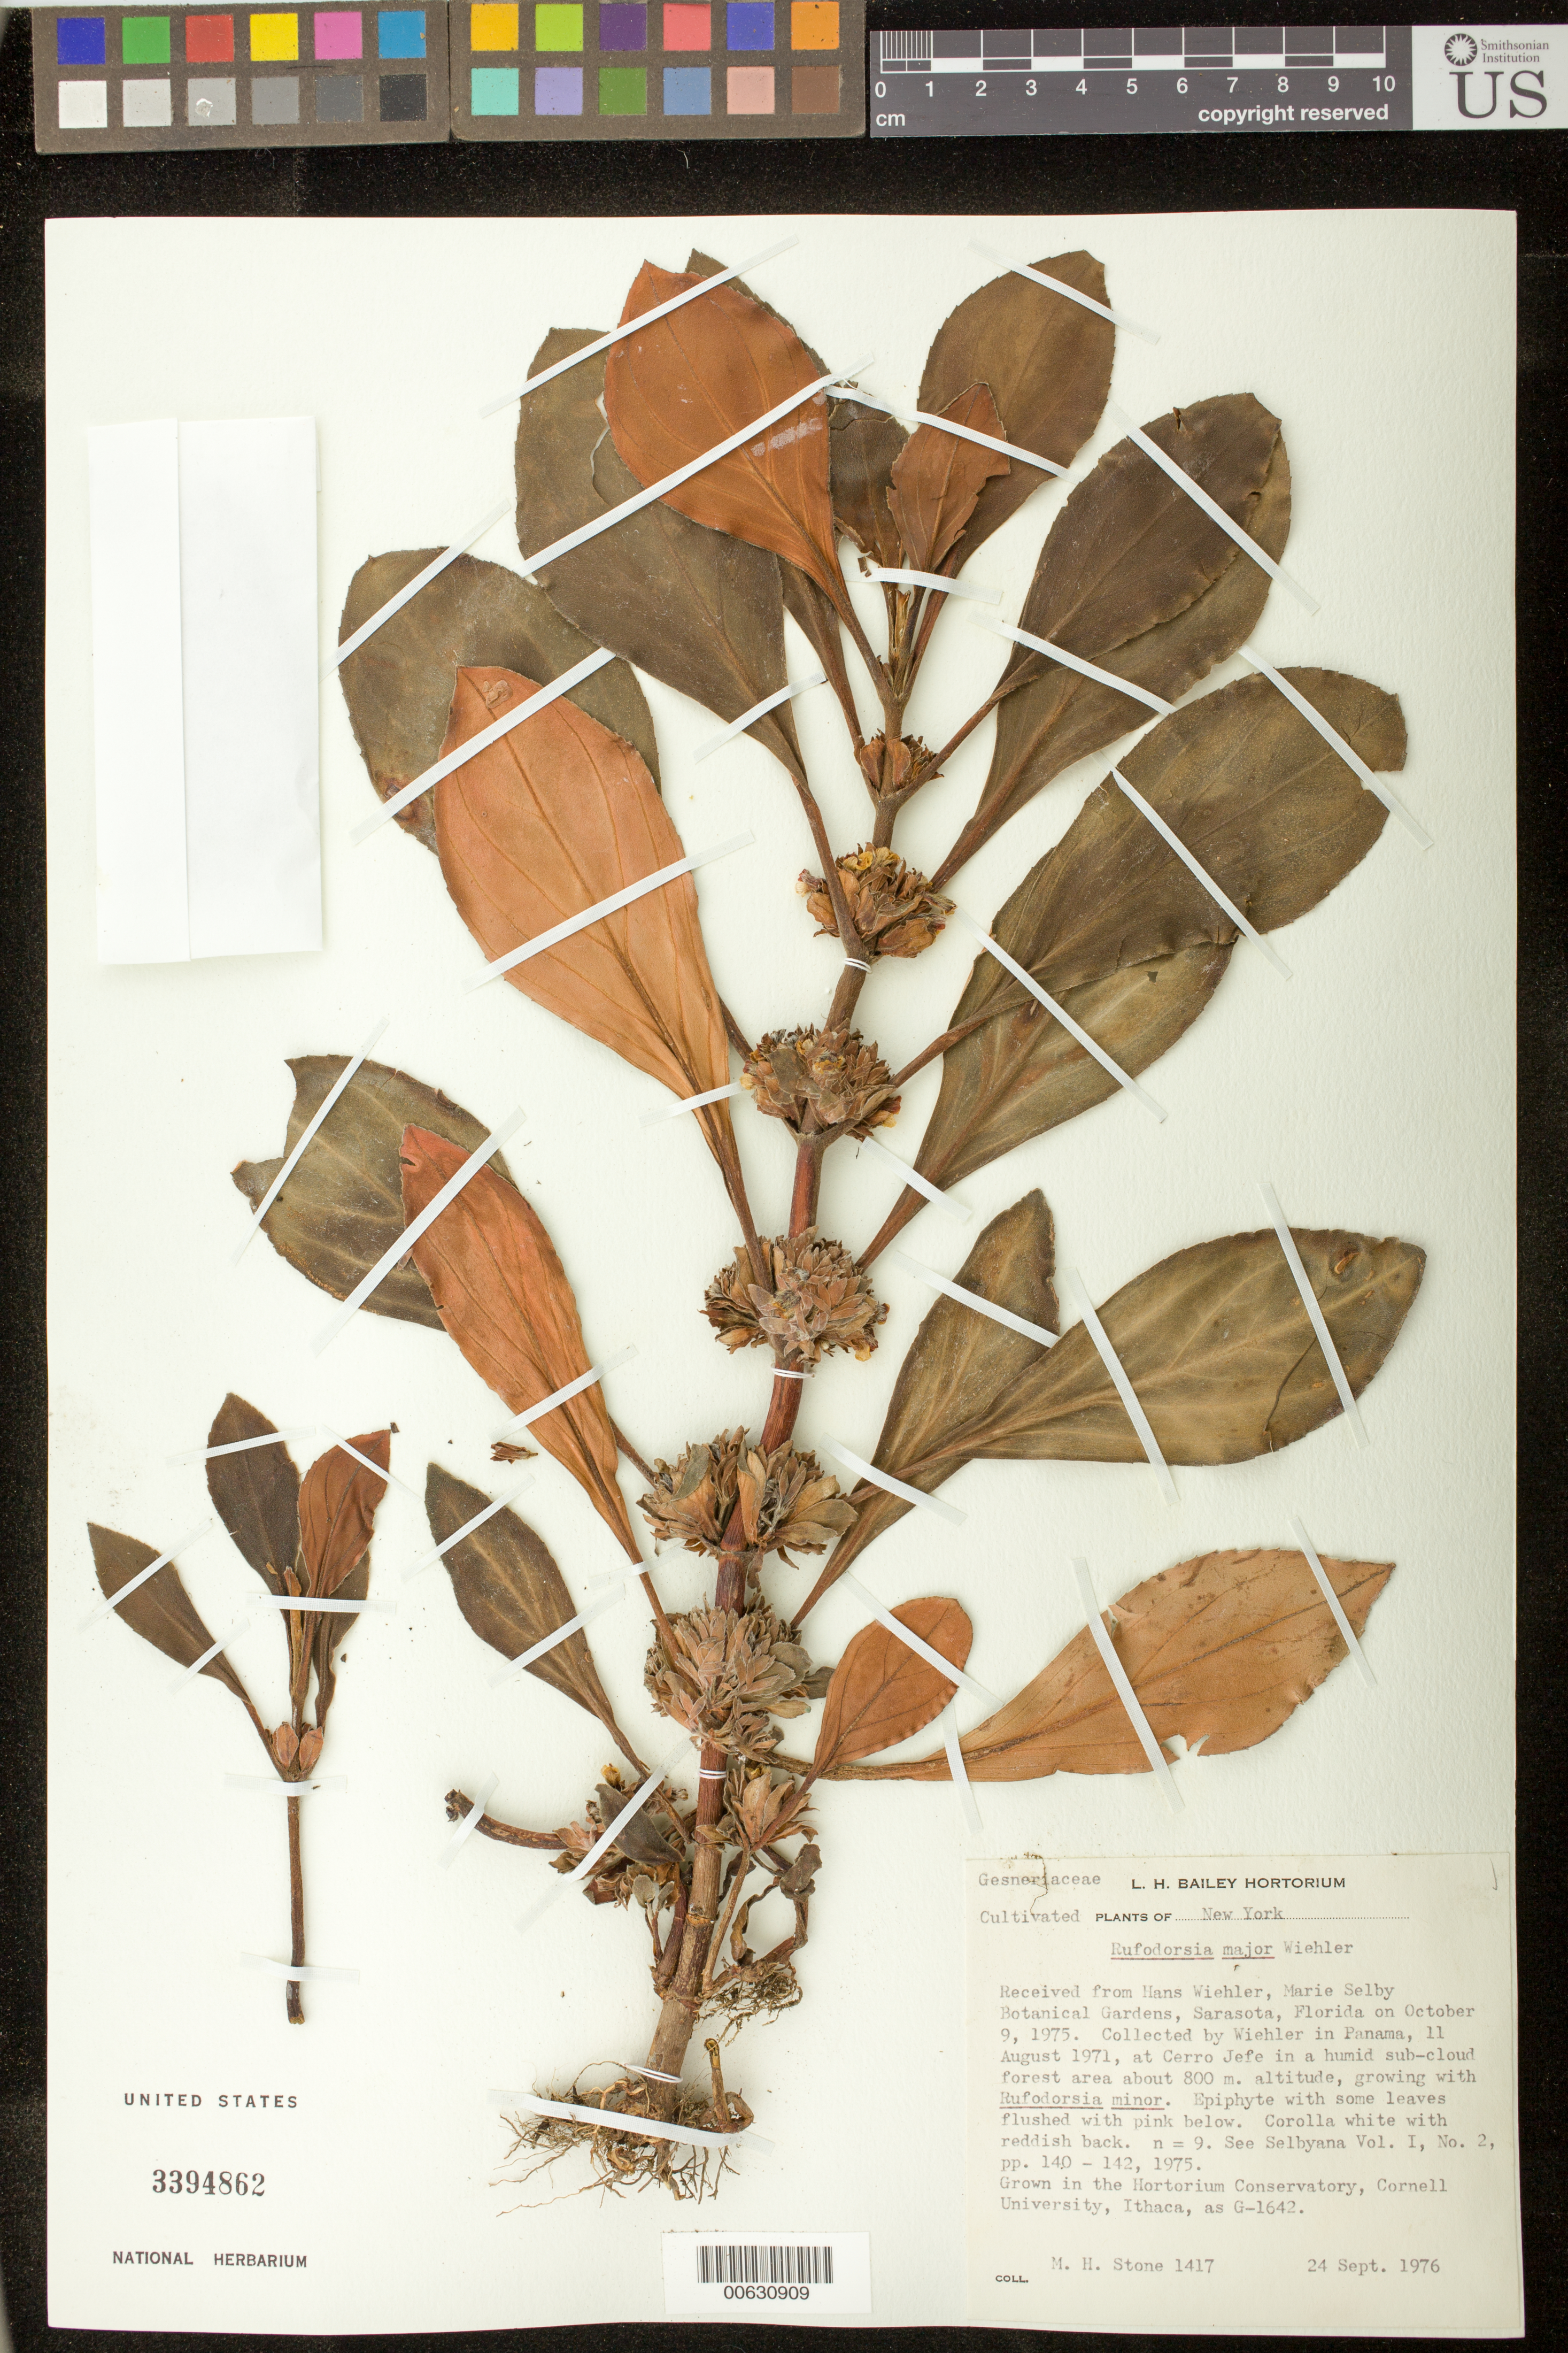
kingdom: Plantae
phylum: Tracheophyta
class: Magnoliopsida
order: Lamiales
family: Gesneriaceae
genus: Rufodorsia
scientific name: Rufodorsia major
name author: Wiehler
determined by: Skog, Laurence E.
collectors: M. Stone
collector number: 1417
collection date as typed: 24 Sep 1976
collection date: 1976-09-24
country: Panama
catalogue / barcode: US 3394862